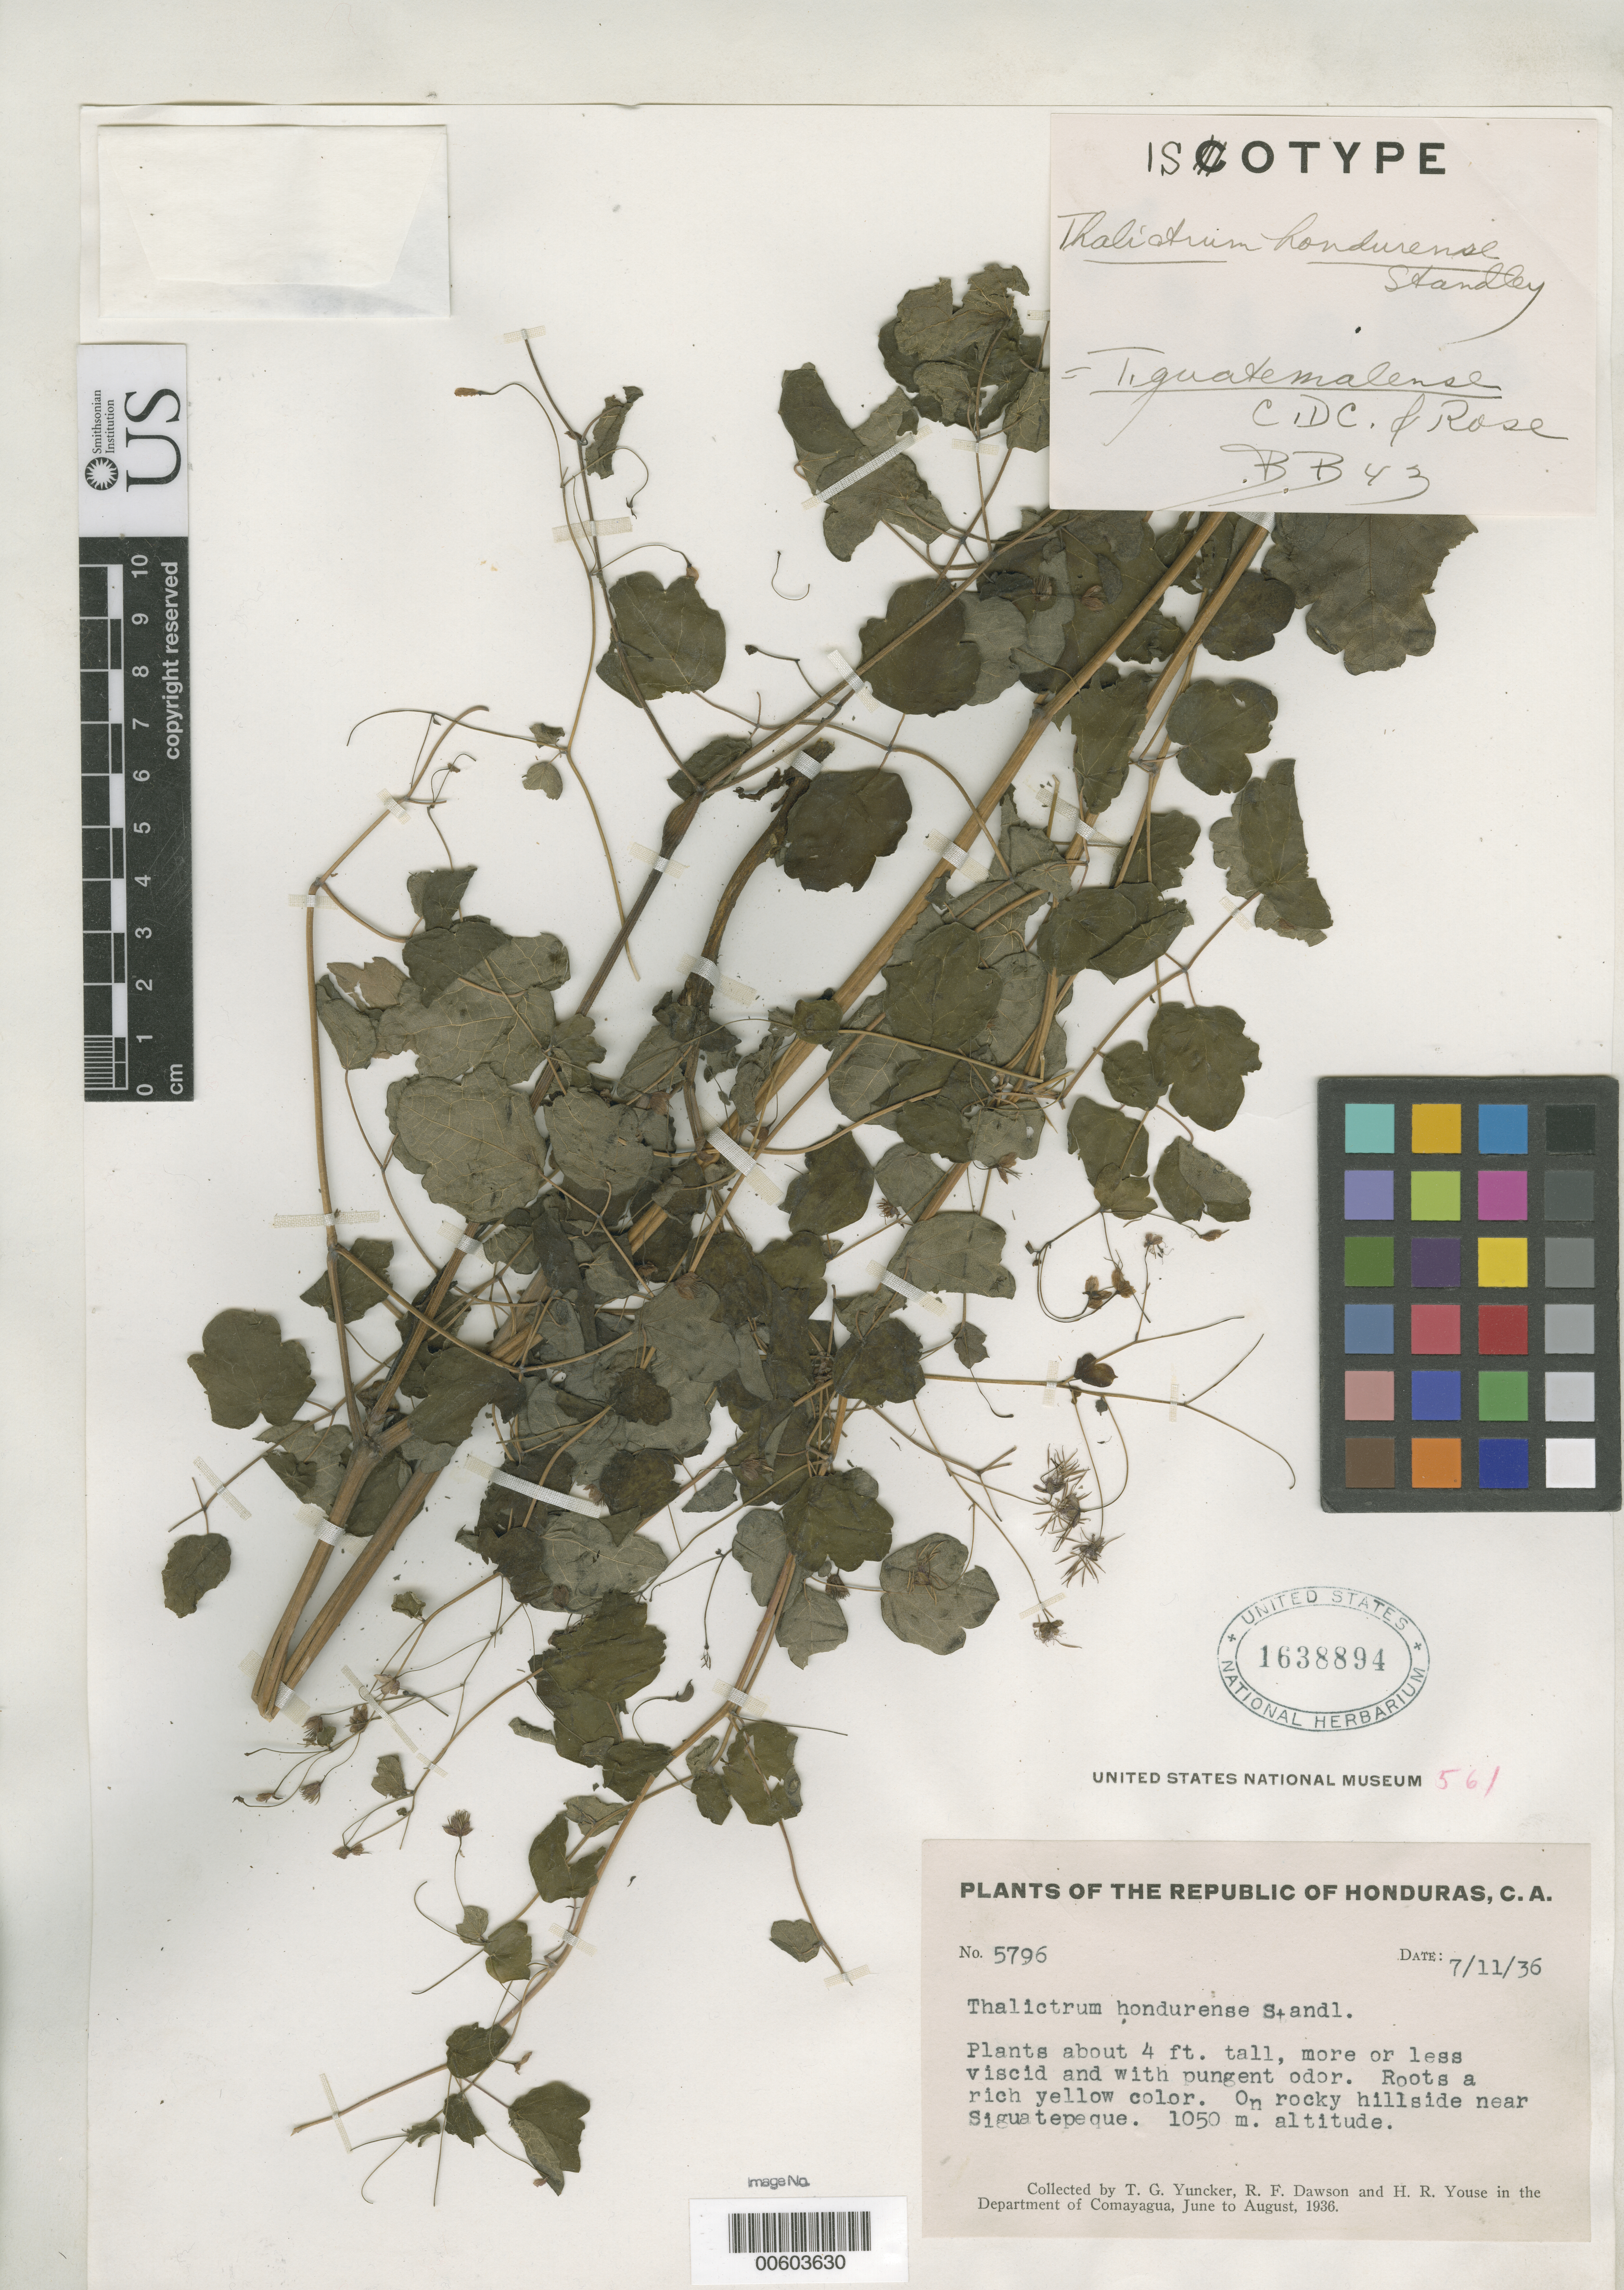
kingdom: Plantae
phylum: Tracheophyta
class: Magnoliopsida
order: Ranunculales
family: Ranunculaceae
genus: Thalictrum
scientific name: Thalictrum hondurense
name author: Standl. ex Yunck.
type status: Isotype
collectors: T. G. Yuncker, R. F. Dawson & H. Youse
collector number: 5796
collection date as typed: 11 Jul 1936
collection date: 1936-07-11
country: Honduras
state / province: Comayagua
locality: Near Siguatepeque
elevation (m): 1050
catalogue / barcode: US 1638894